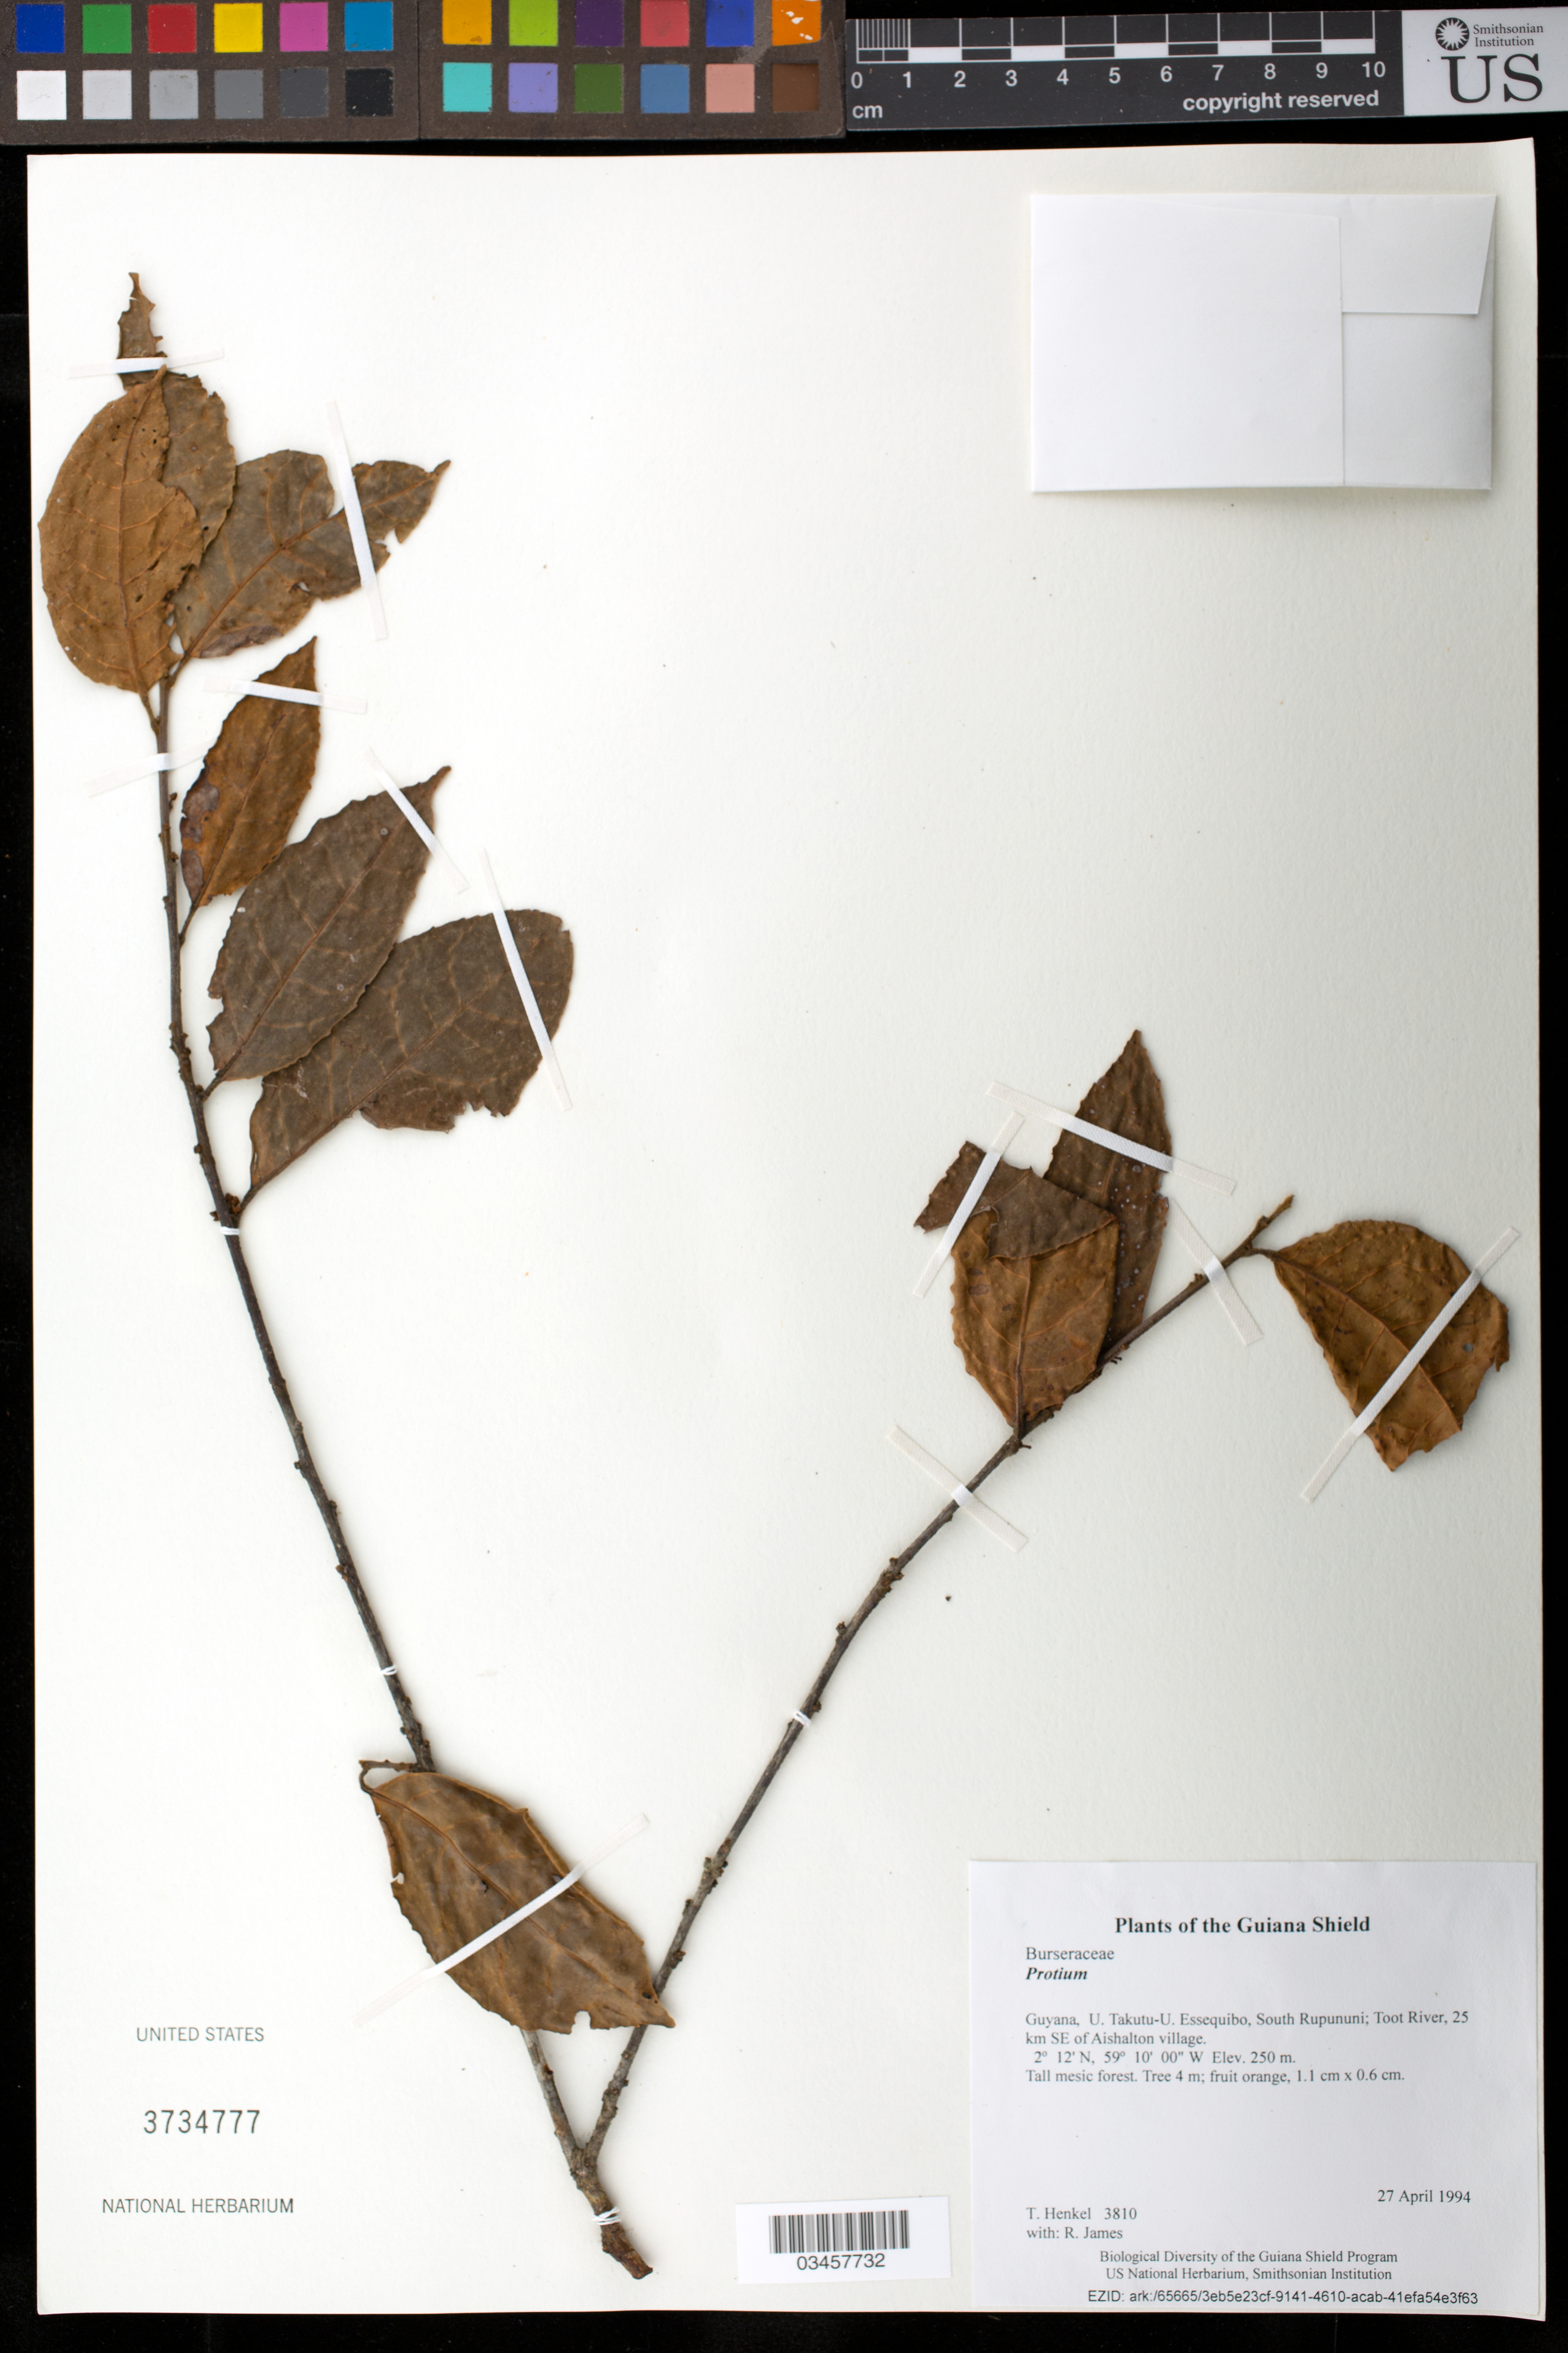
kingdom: Plantae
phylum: Tracheophyta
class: Magnoliopsida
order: Sapindales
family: Burseraceae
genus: Protium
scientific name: Protium unifoliolatum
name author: Engl.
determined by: Daly, D.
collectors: T. Henkel & R. James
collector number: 3810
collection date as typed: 27 April 1994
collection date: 1994-04-27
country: Guyana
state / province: U. Takutu-U. Essequibo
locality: South Rupununi; Toot River, 25 km SE of Aishalton village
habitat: Tall mesic forest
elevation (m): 250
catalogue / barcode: US 3734777